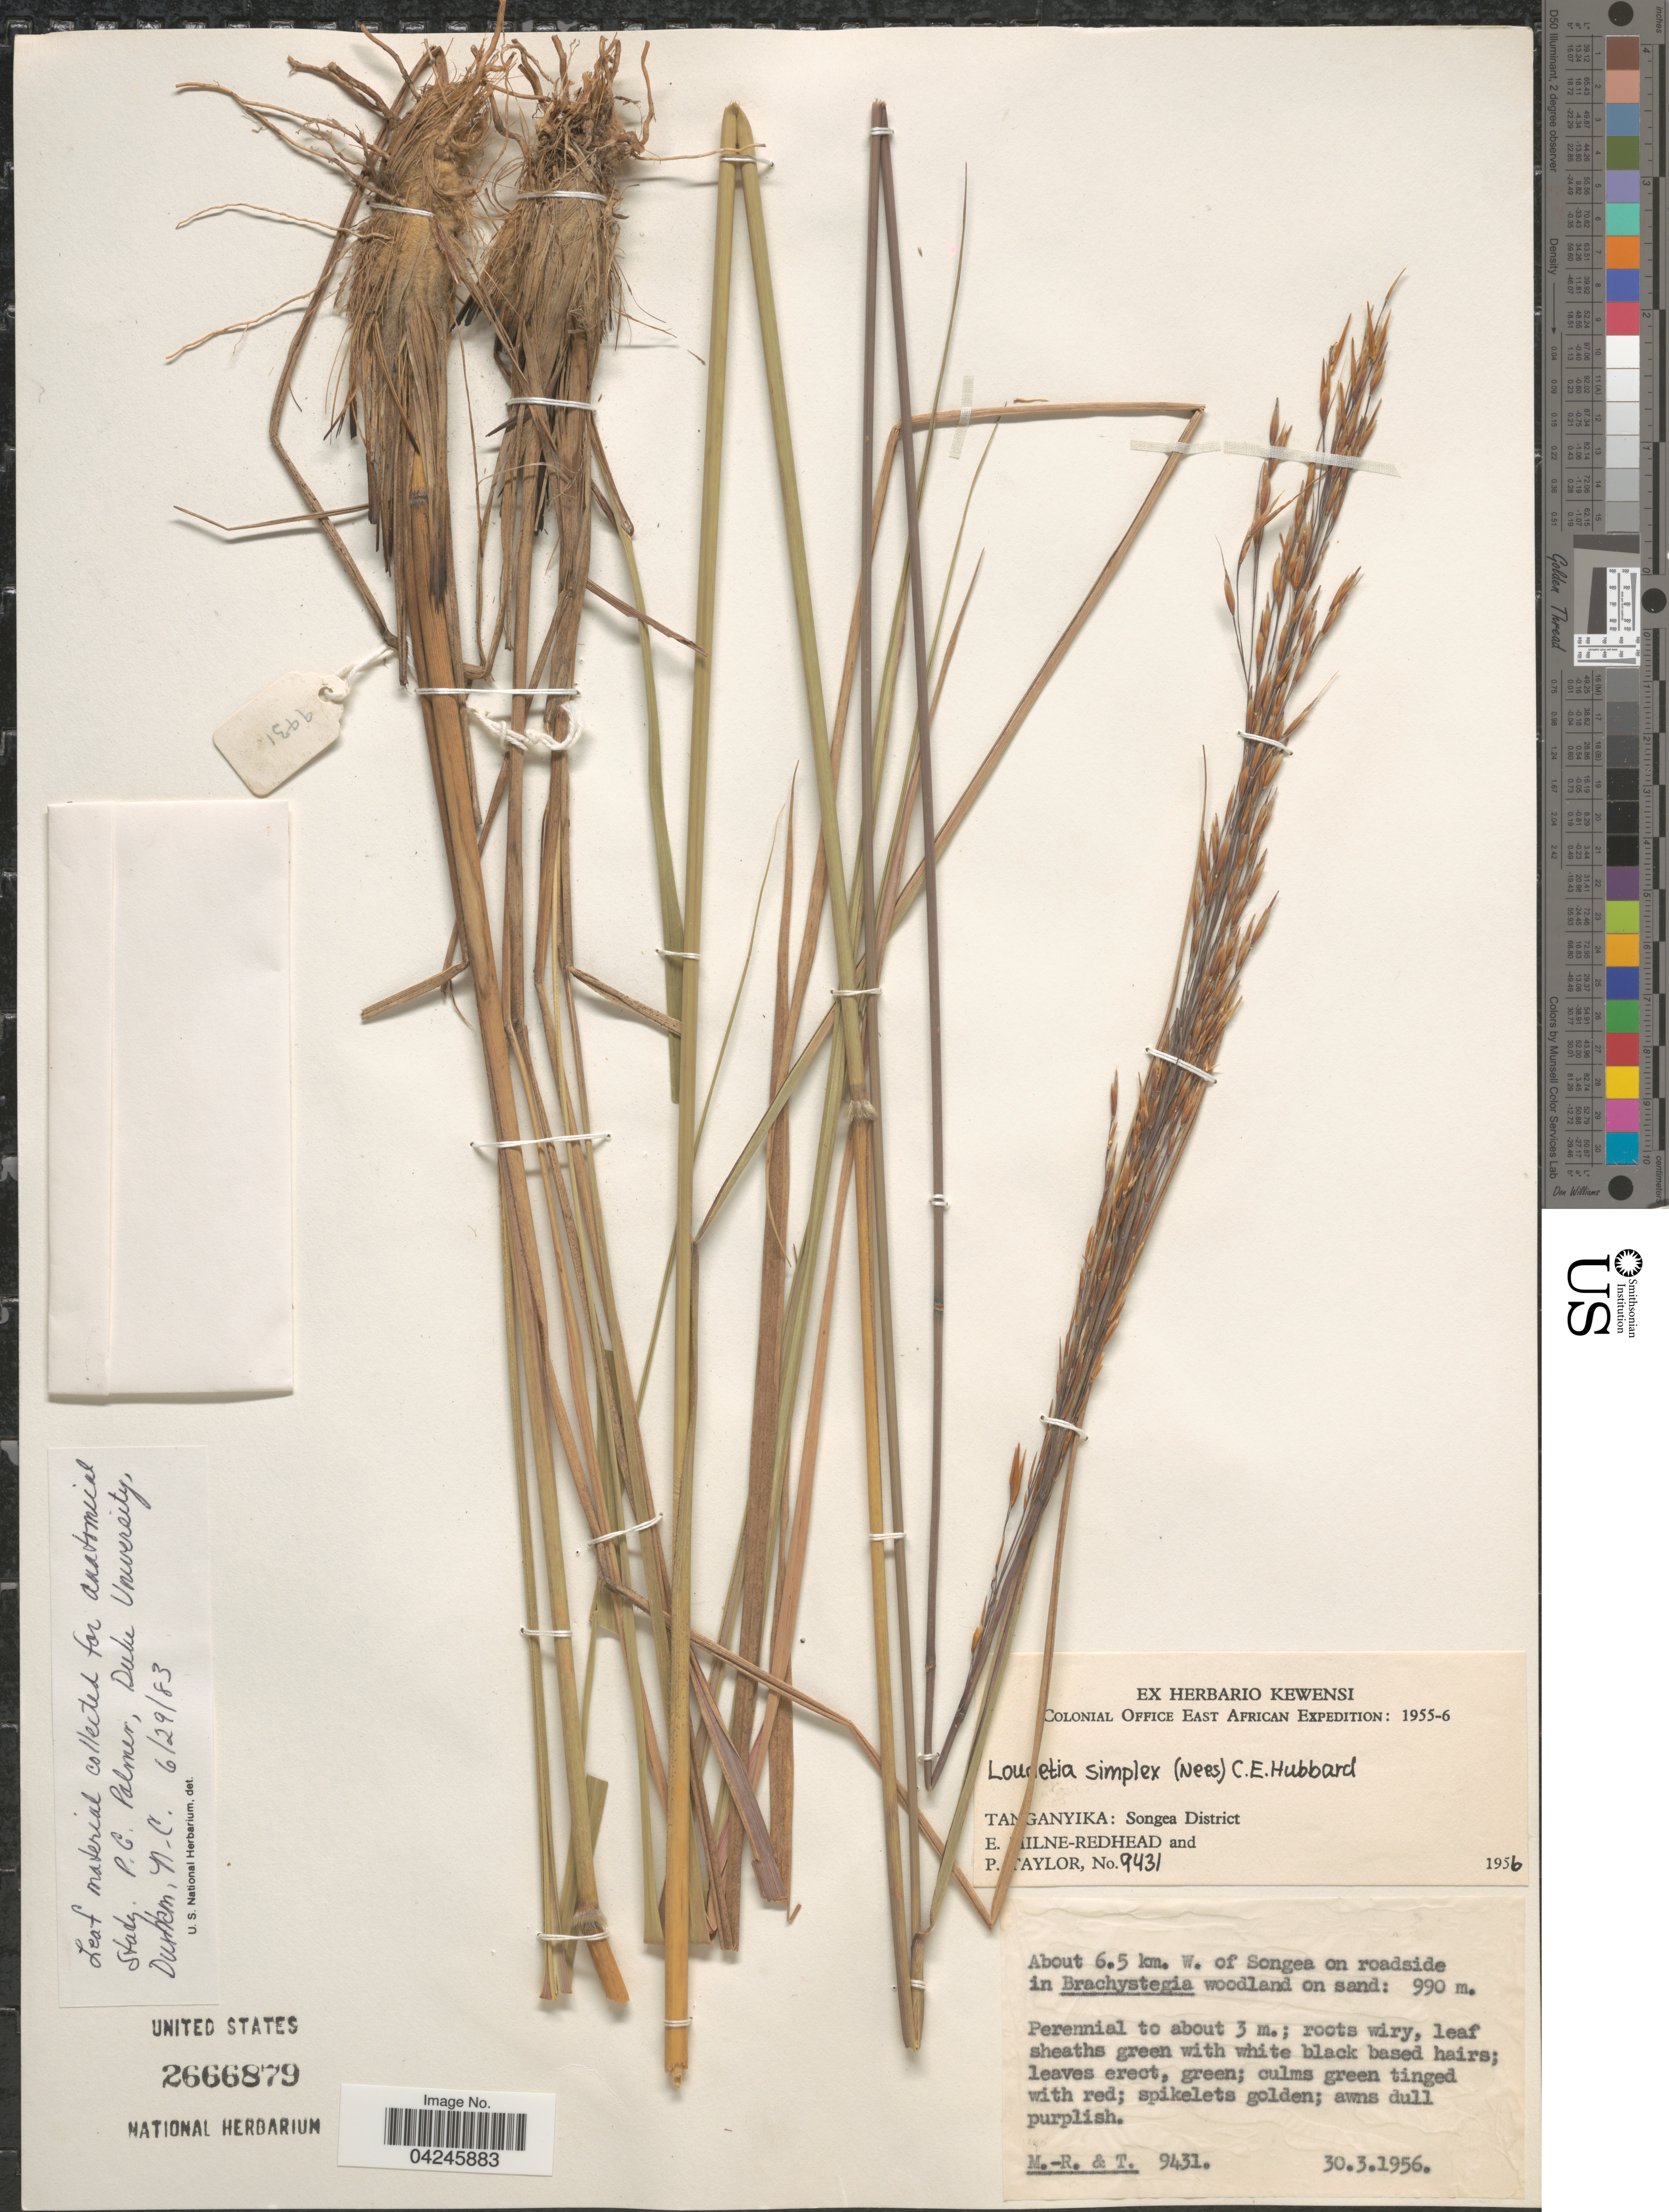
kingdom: Plantae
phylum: Tracheophyta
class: Liliopsida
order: Poales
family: Poaceae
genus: Loudetia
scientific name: Loudetia simplex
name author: (Nees) C.E. Hubb.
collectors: E. W. Milne-Redhead & P. Taylor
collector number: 9431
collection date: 1956-03-30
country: Tanzania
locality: Colonial Office East African Expedition: 1955-6. Tanganyika: Songea District. About 6.5 km. W. of Songea on roadside in Brachystegia woodland on sand.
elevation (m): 990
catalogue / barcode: US 2666879